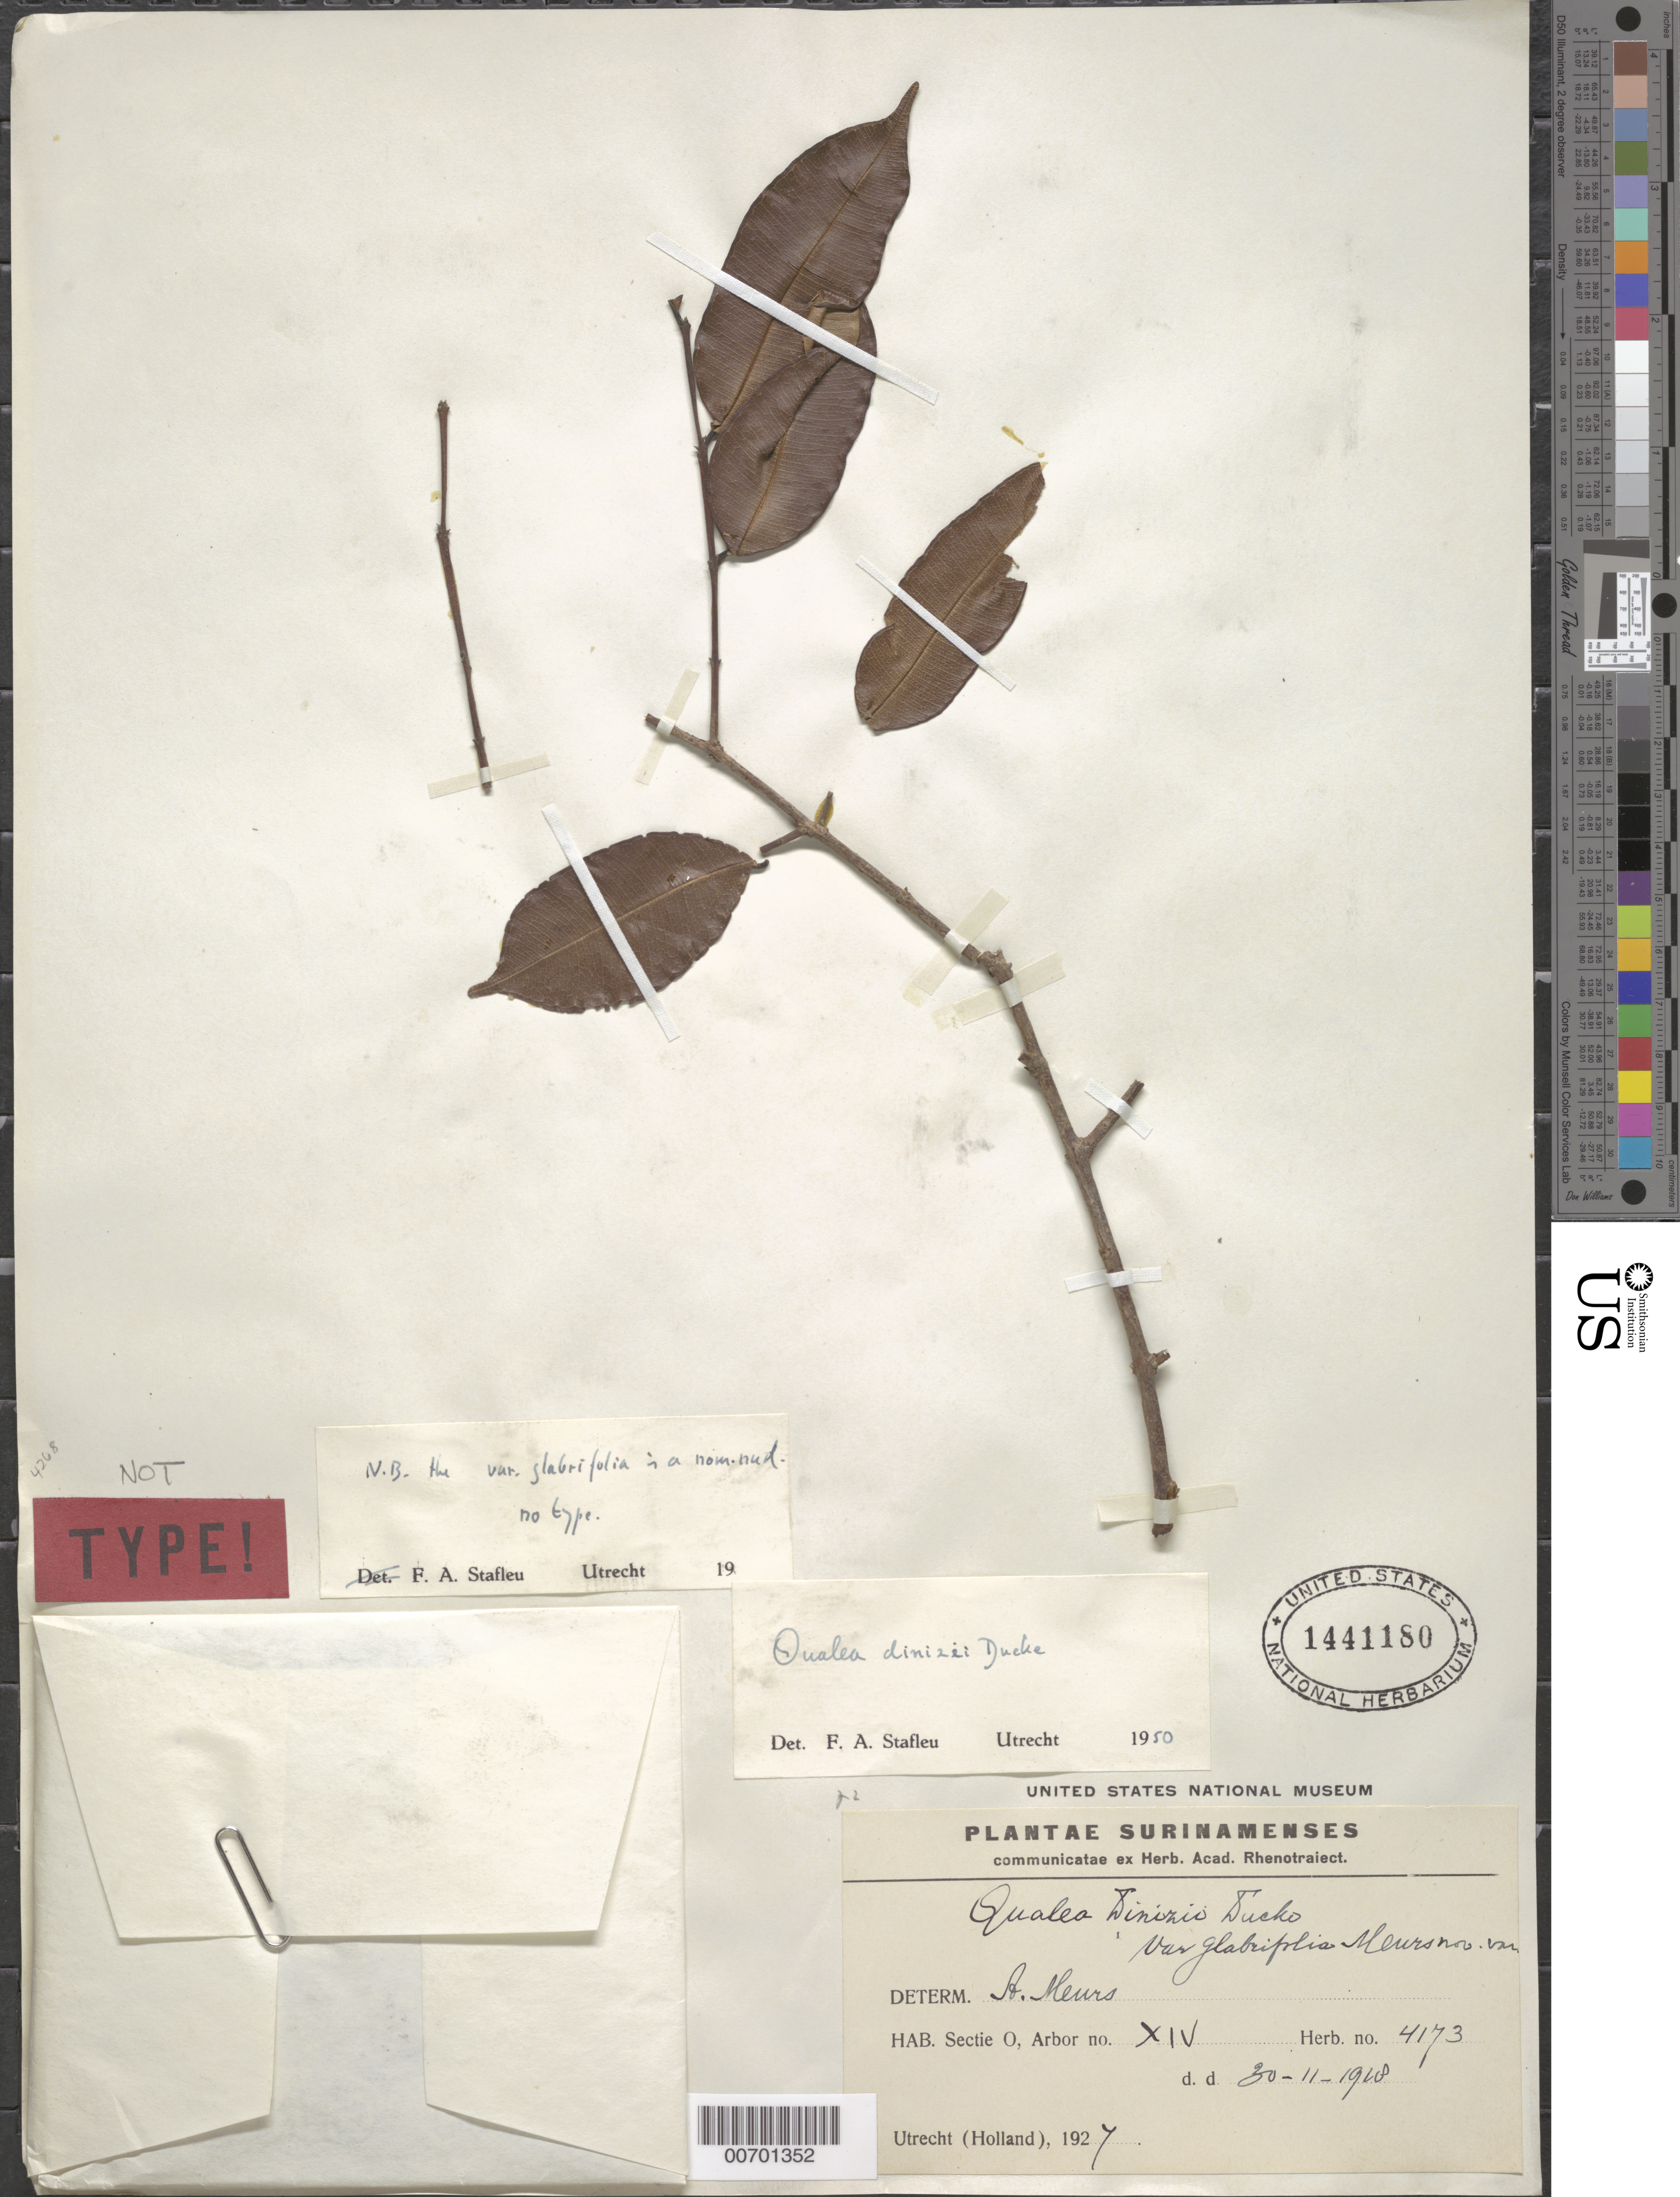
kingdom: Plantae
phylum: Tracheophyta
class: Magnoliopsida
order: Myrtales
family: Vochysiaceae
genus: Qualea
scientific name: Qualea dinizii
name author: Ducke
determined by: Stafleu, F. A.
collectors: Forestry Bureau-Surinam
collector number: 4173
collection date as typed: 30-Nov-18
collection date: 1918-11-30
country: Suriname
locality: Sectie O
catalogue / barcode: US 1441180